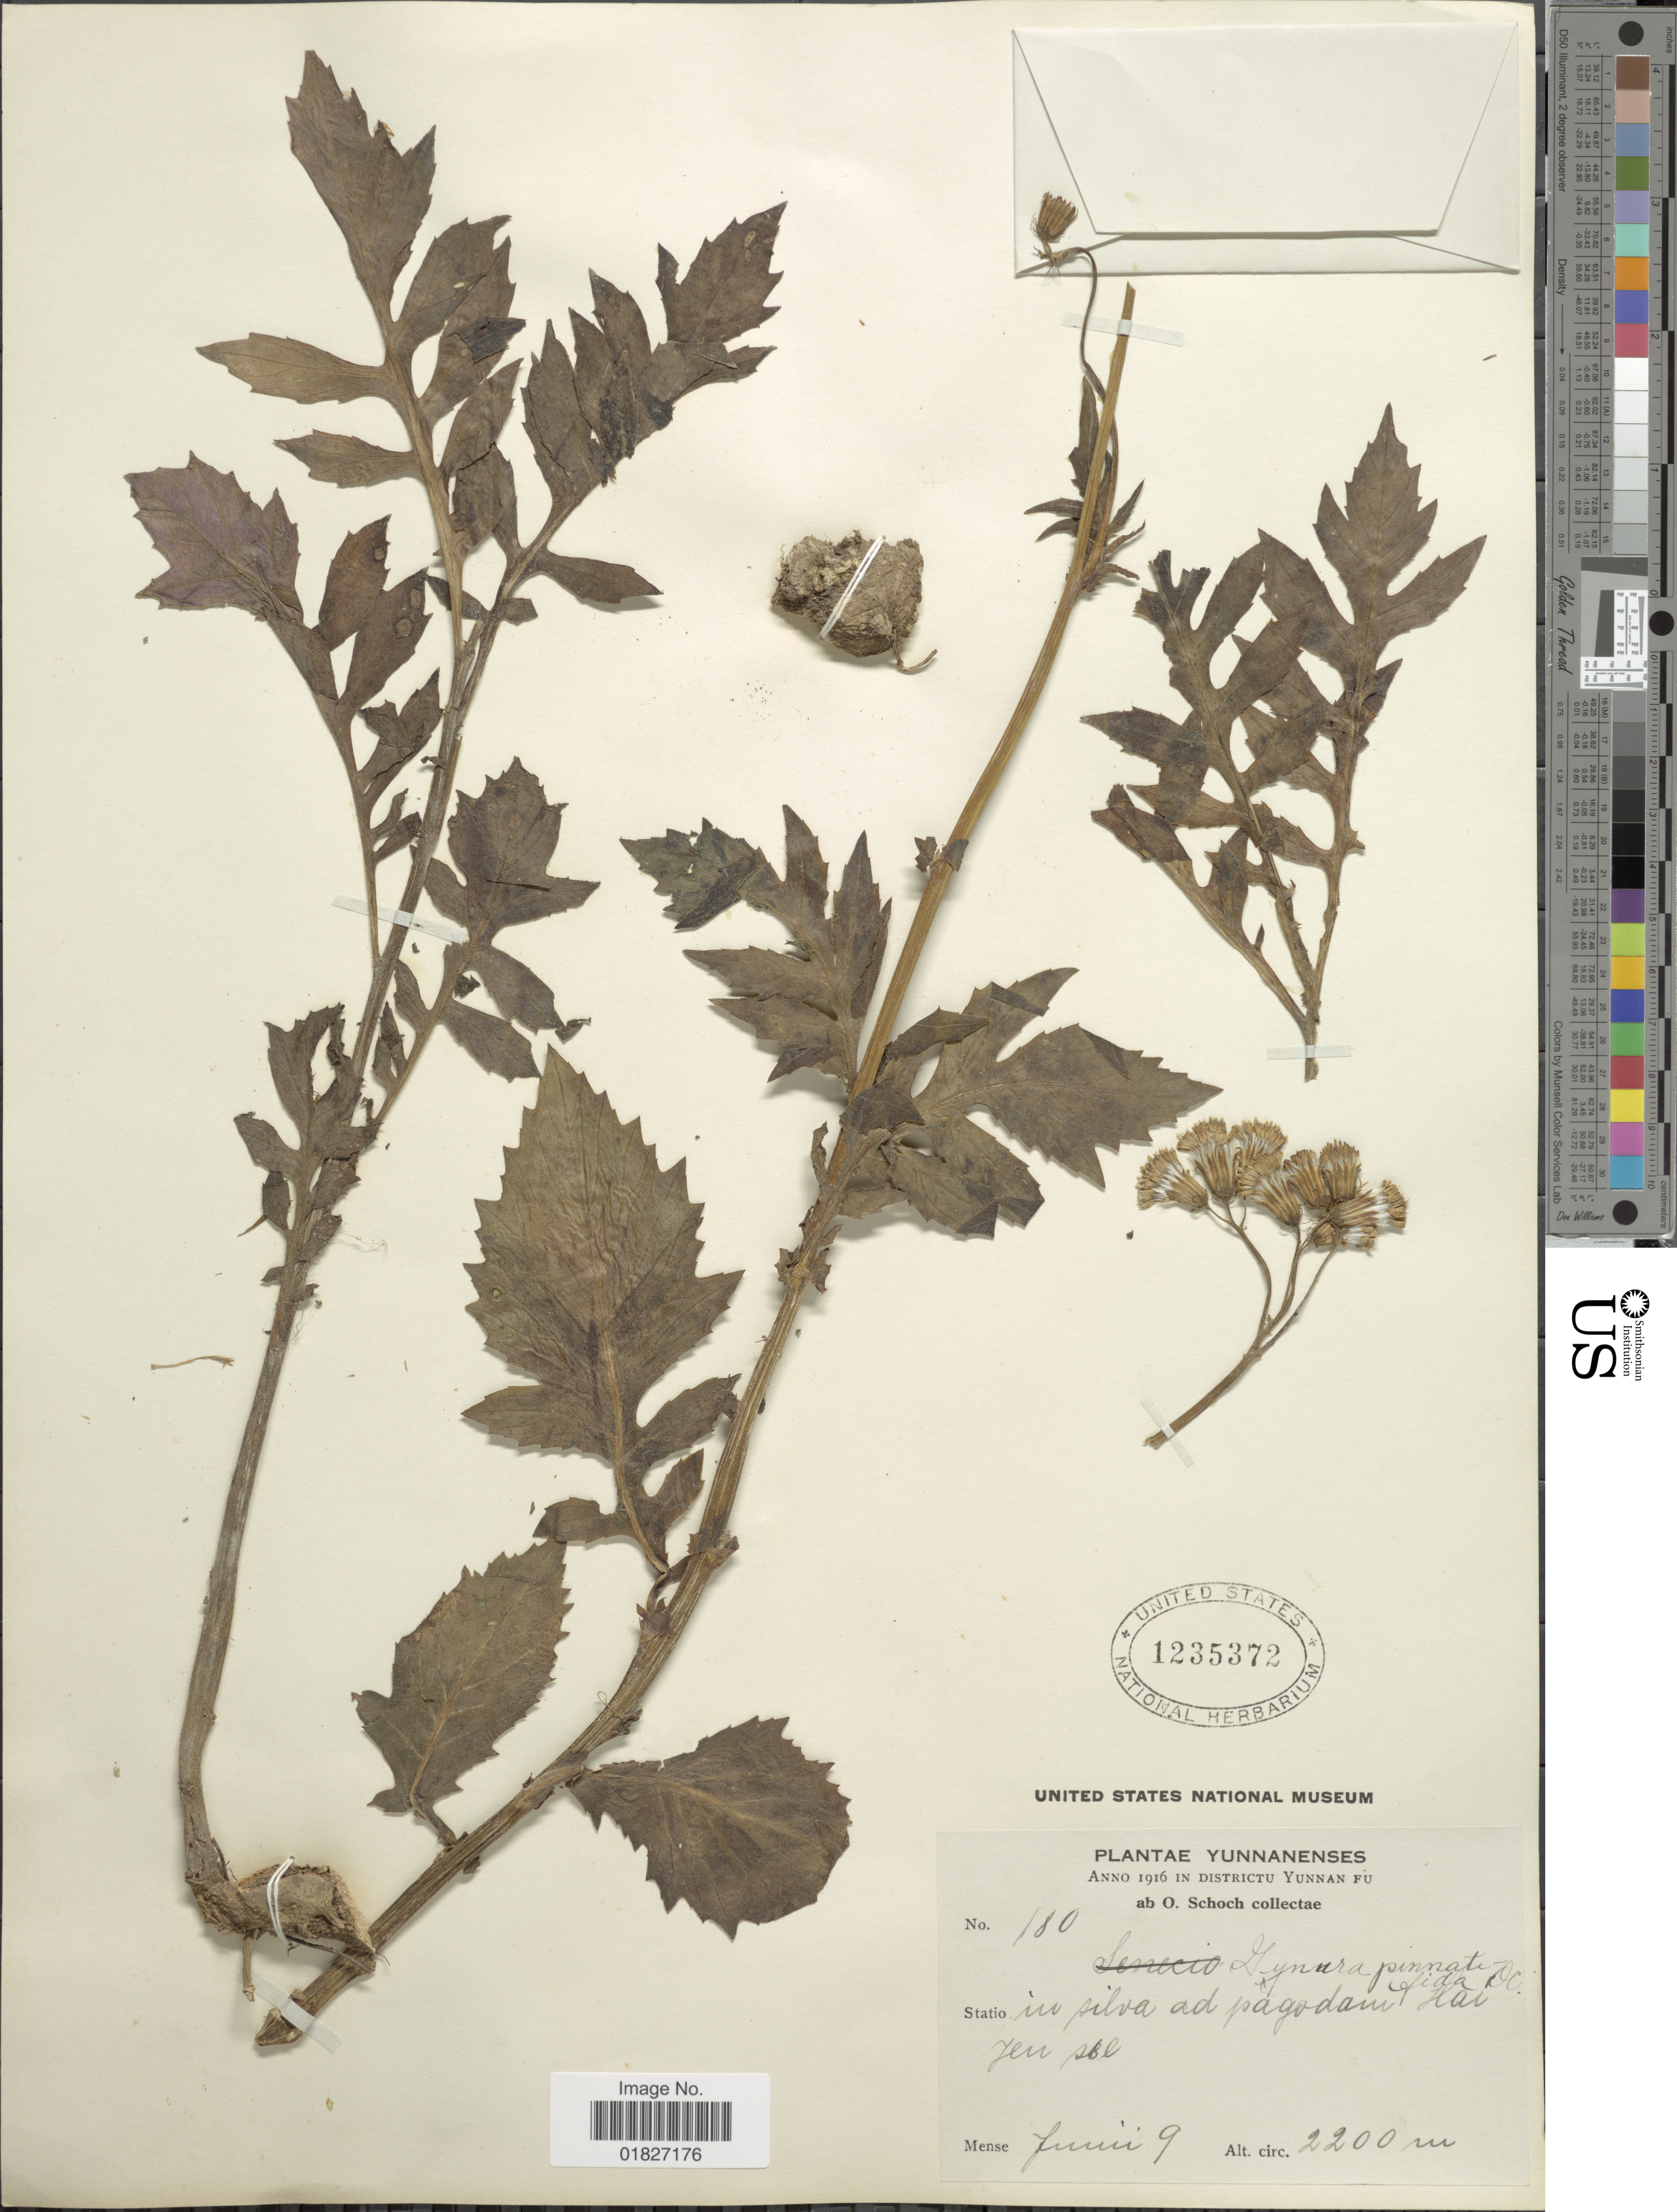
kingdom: Plantae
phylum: Tracheophyta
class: Magnoliopsida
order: Asterales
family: Asteraceae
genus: Gynura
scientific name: Gynura japonica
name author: (L. f.) Juel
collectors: O. Schoch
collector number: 180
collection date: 1916-06-09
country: China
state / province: Yunnan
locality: Districtu Yunnan Fu, ad pagodani Hai Jen Sie [interpreted]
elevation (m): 2200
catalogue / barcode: US 1235372